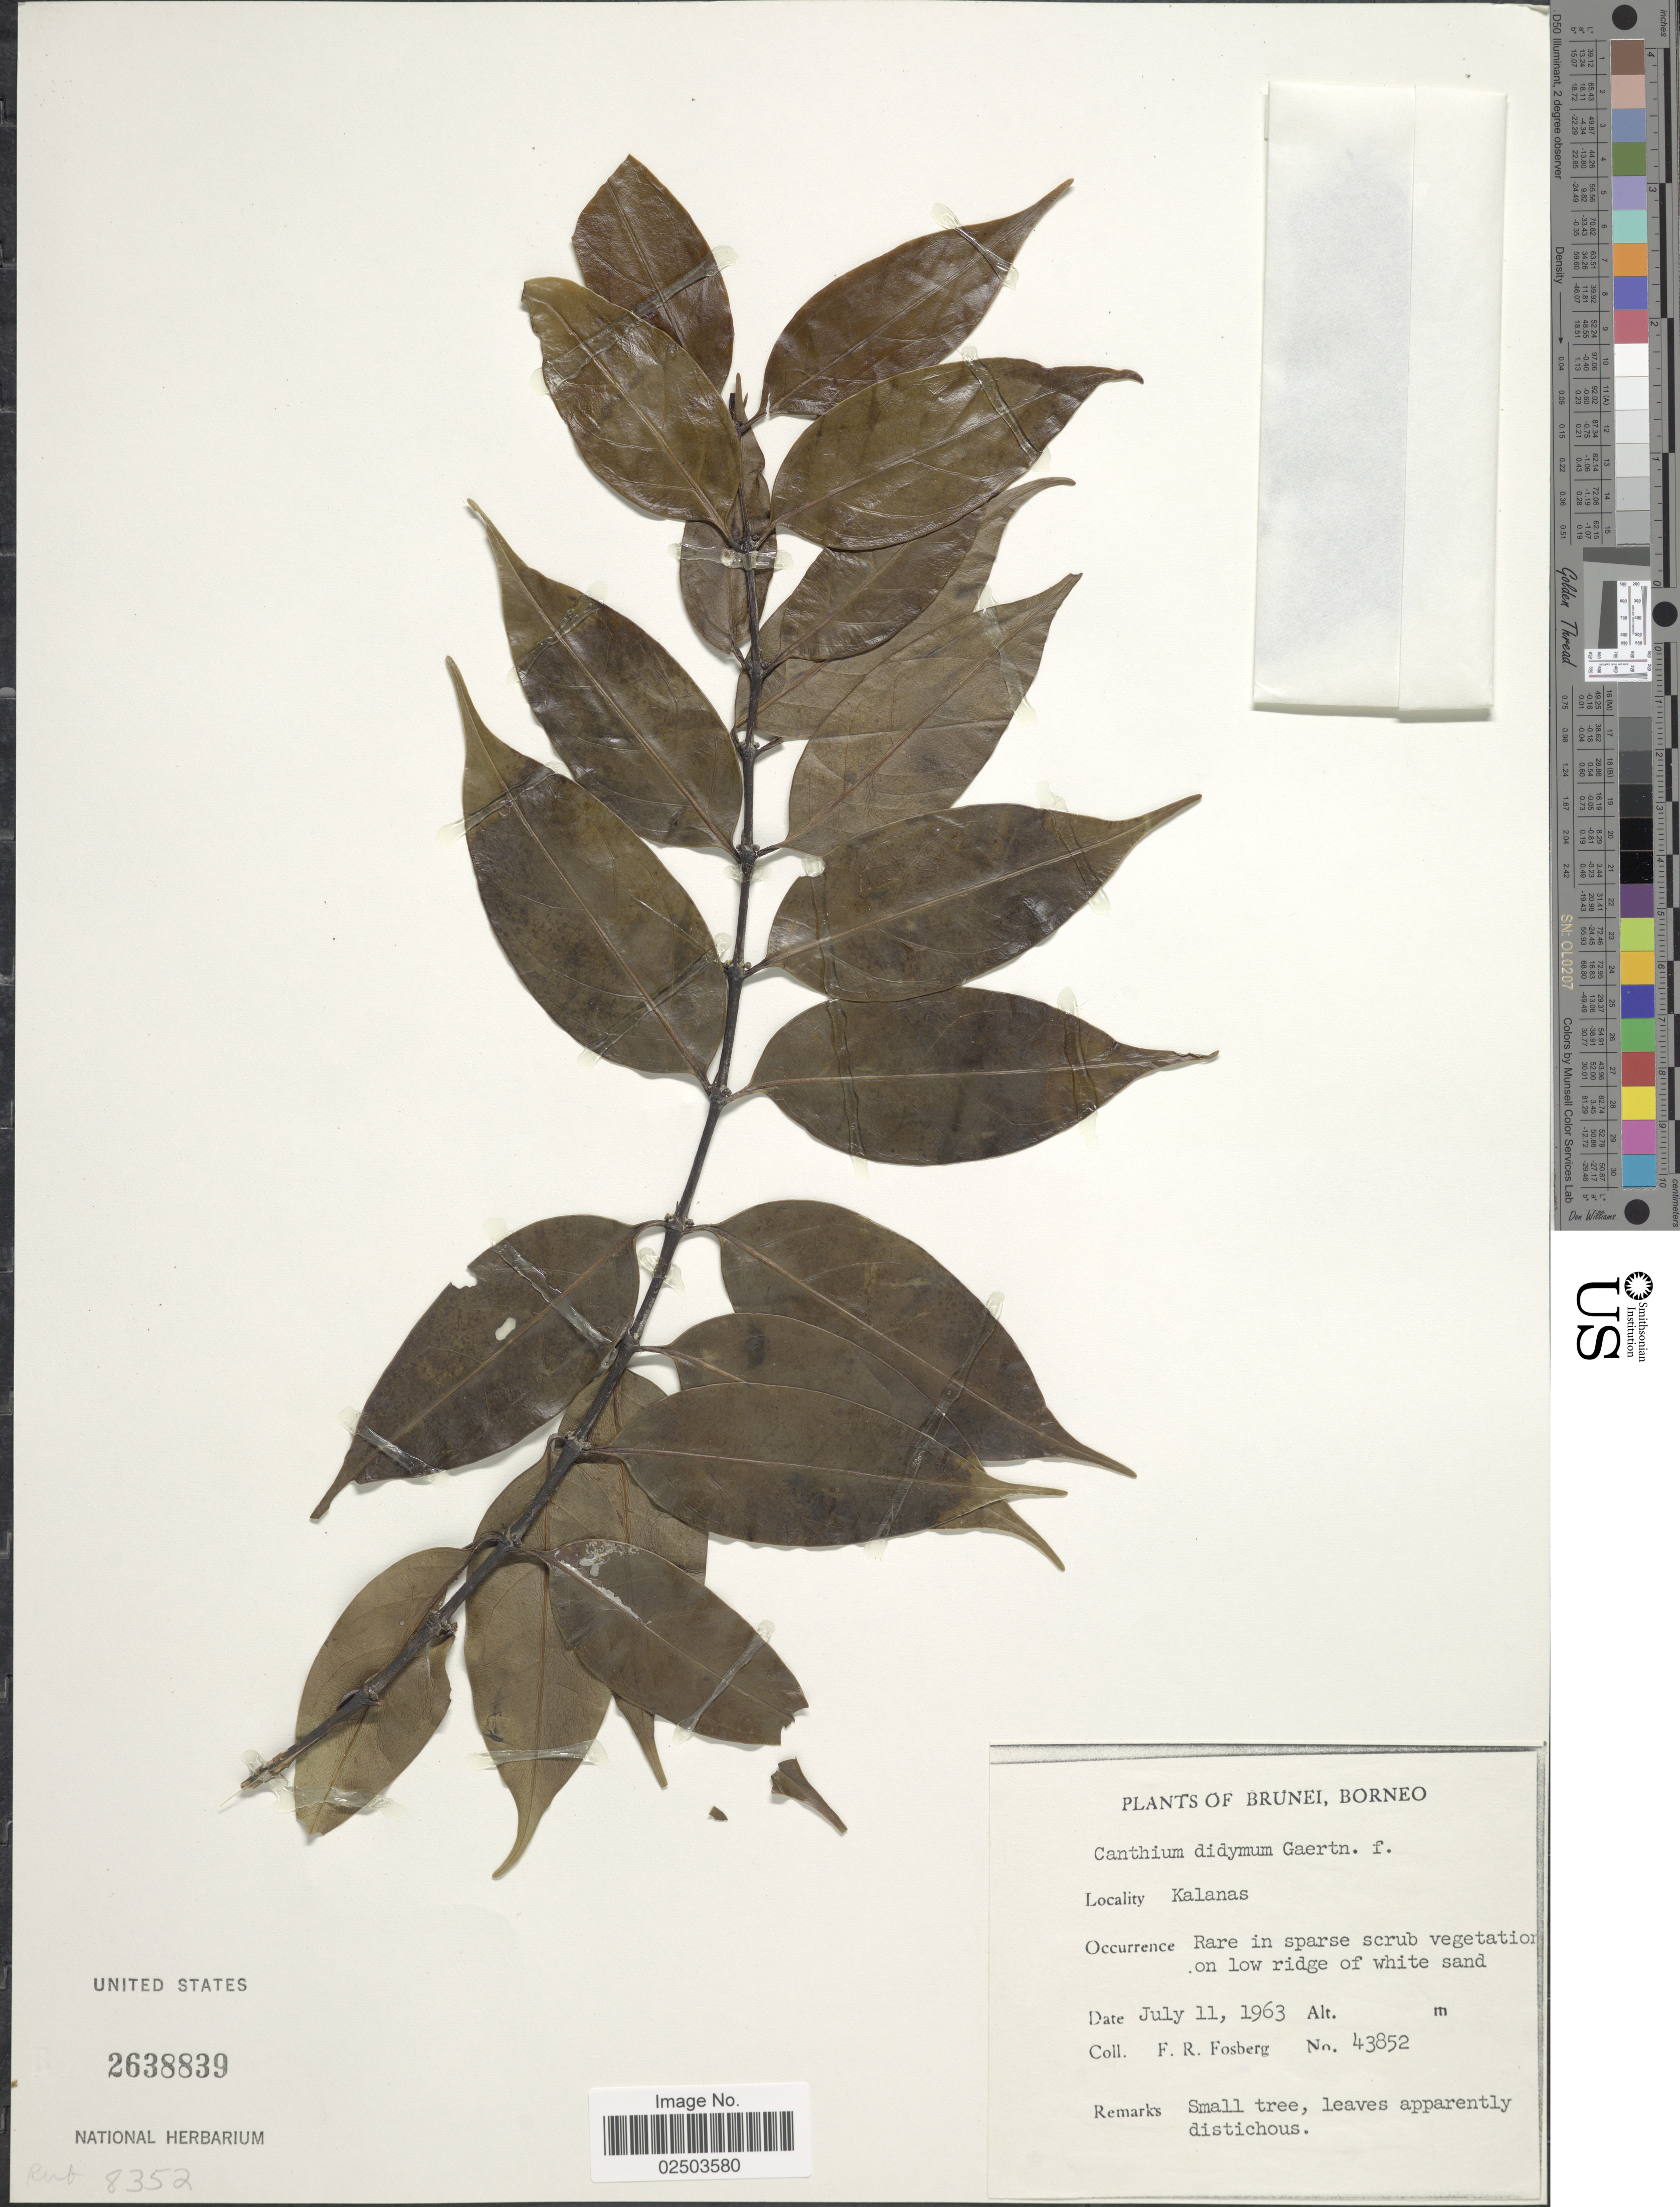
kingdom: Plantae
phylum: Tracheophyta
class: Magnoliopsida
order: Gentianales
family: Rubiaceae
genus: Psydrax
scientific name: Psydrax dicoccos var. dicoccos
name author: Gaertn.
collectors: F. R. Fosberg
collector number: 43852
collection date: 1963-07-11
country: Brunei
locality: Borneo. Kalanas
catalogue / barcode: US 2638839